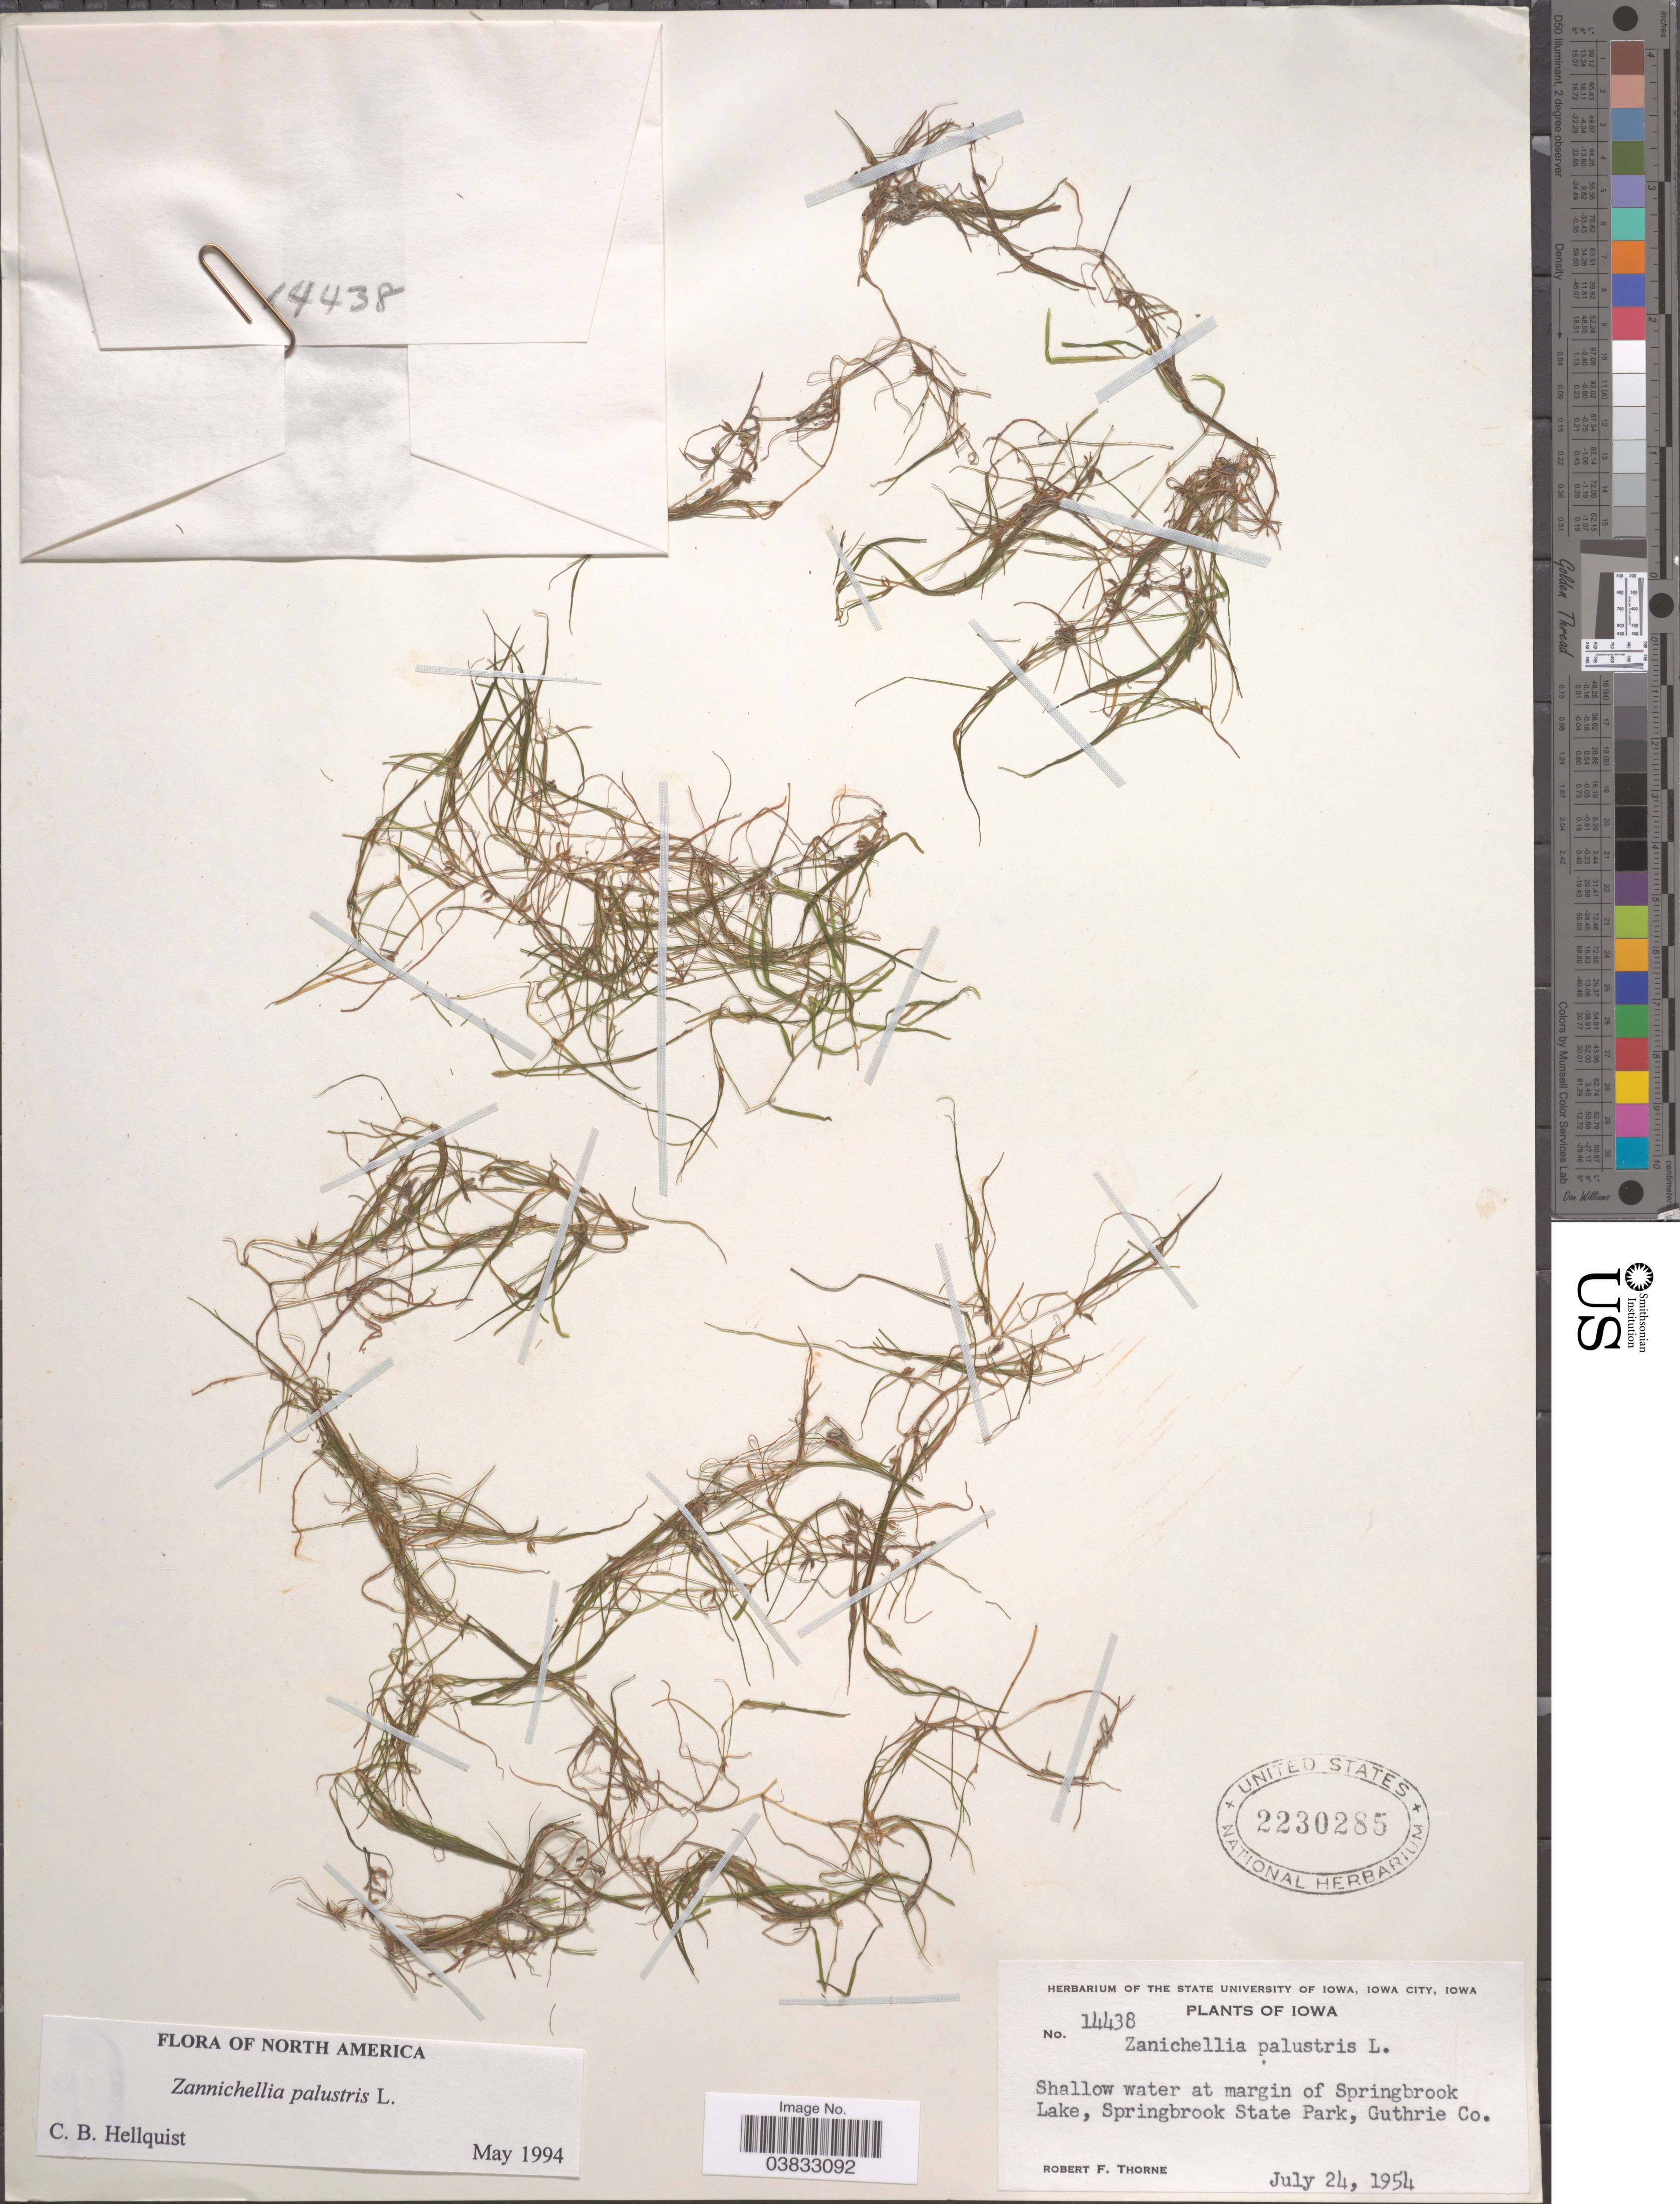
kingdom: Plantae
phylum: Tracheophyta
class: Liliopsida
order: Alismatales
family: Potamogetonaceae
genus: Zannichellia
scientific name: Zannichellia palustris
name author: L.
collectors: R. F. Thorne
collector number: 14438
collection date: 1954-07-24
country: United States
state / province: Iowa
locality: Shallow water at margin of Springbrook Lake, Springbrook State Park, Guthrie Co.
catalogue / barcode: US 2230285